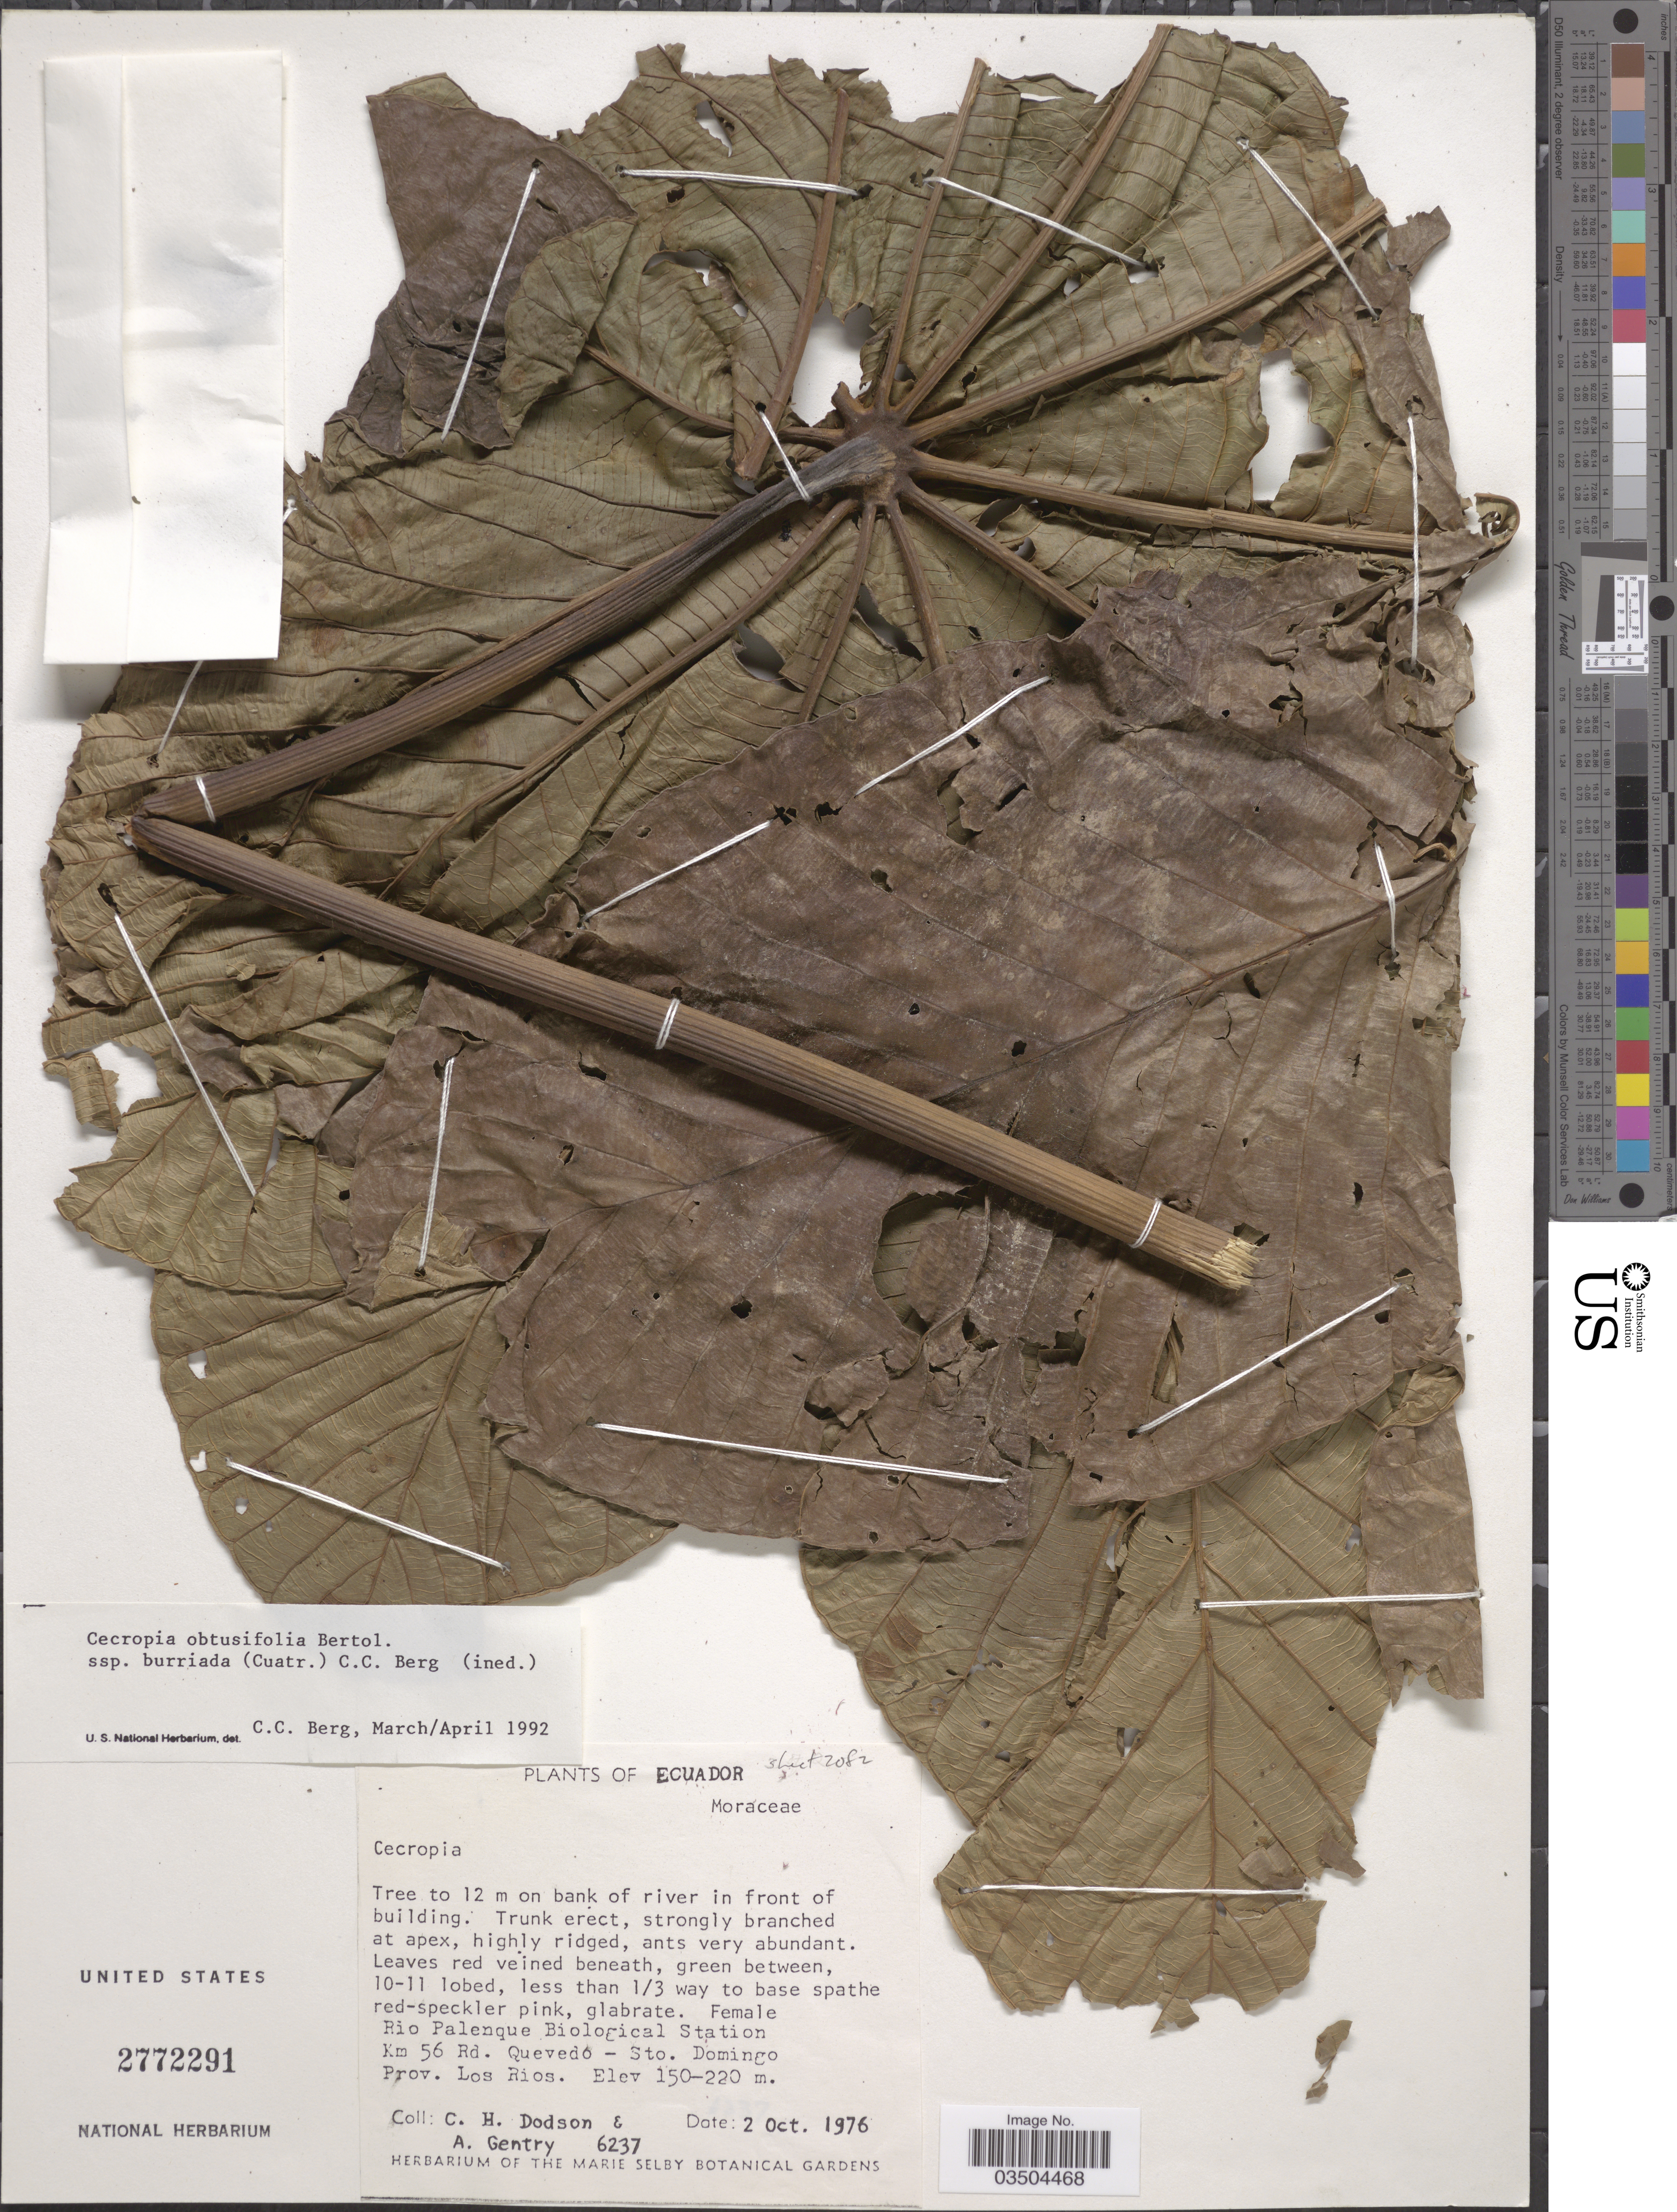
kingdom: Plantae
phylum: Tracheophyta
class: Magnoliopsida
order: Rosales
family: Urticaceae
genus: Cecropia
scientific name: Cecropia obtusifolia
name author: Bertol.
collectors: C. H. Dodson & A. H. Gentry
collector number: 6237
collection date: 1976-10-02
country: Ecuador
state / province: Los Ríos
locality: Rio Palenque Biological Station Km. 56 Rd. Quevedo - Sto. Domingo.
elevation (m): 150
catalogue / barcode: US 2772291